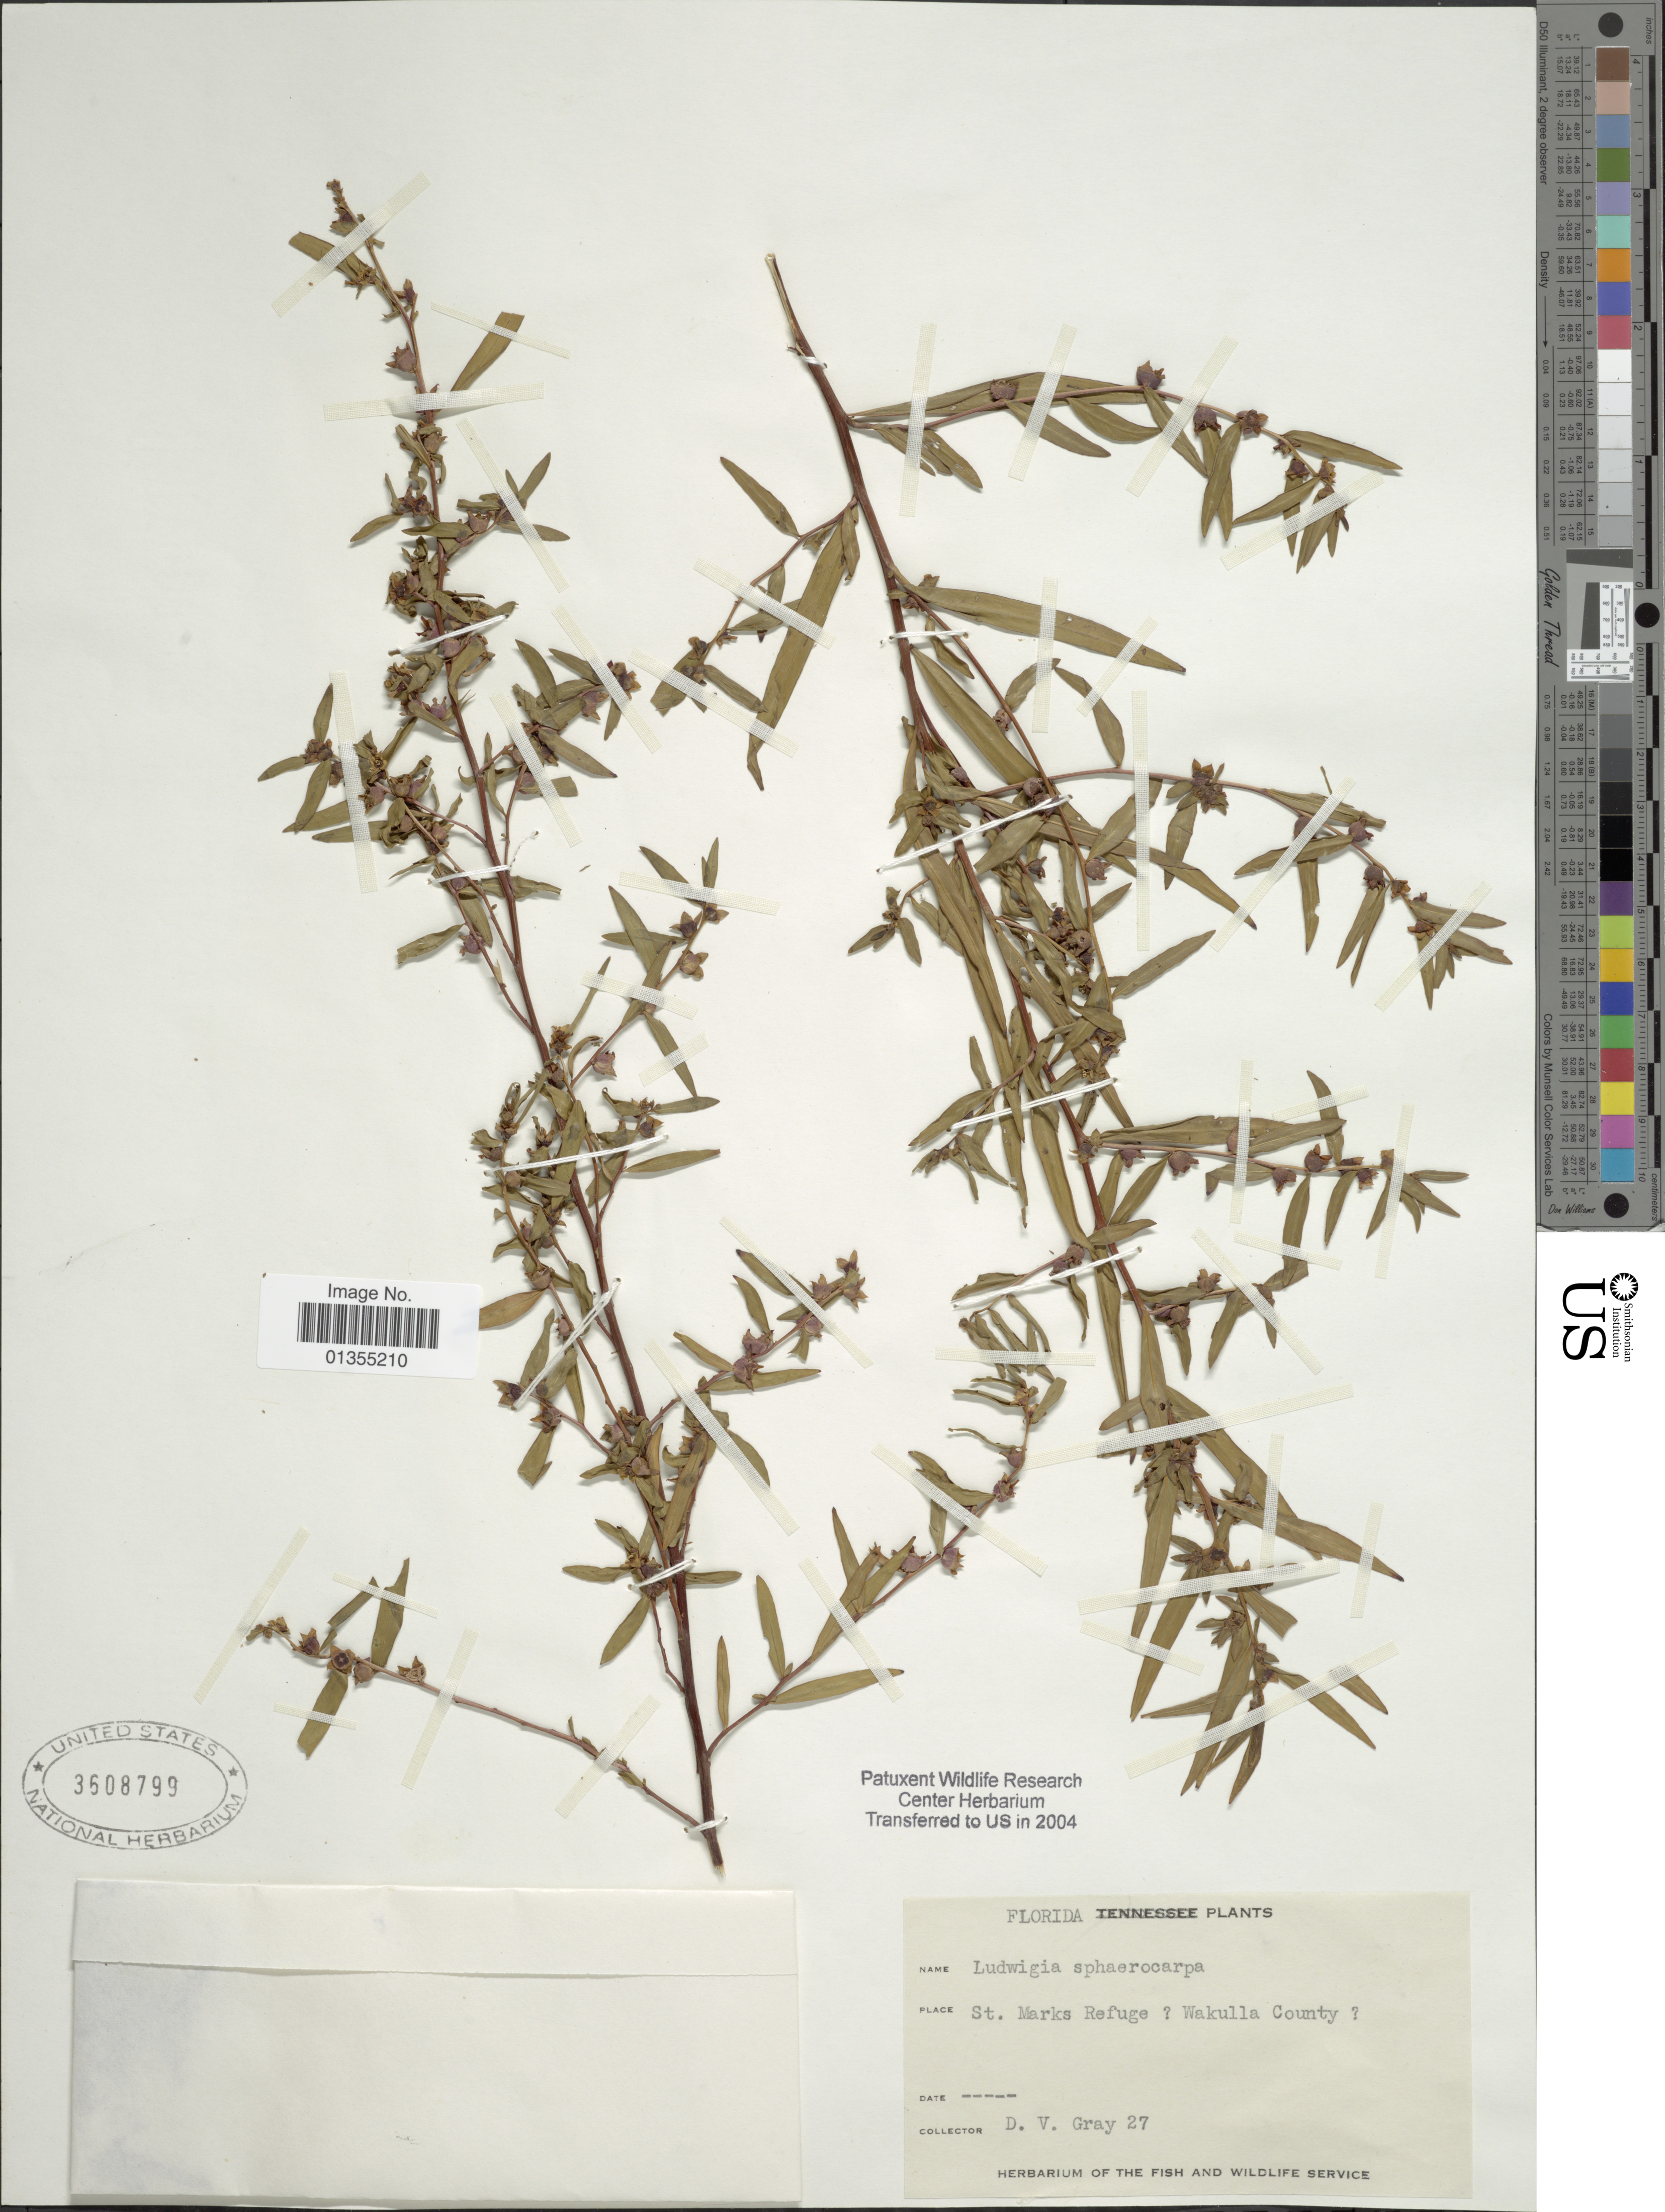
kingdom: Plantae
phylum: Tracheophyta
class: Magnoliopsida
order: Myrtales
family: Onagraceae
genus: Ludwigia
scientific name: Ludwigia sphaerocarpa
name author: Elliott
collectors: D. V. Gray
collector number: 27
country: United States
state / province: Florida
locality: St. Marks Refuge. Wakulla County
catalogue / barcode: US 3508799